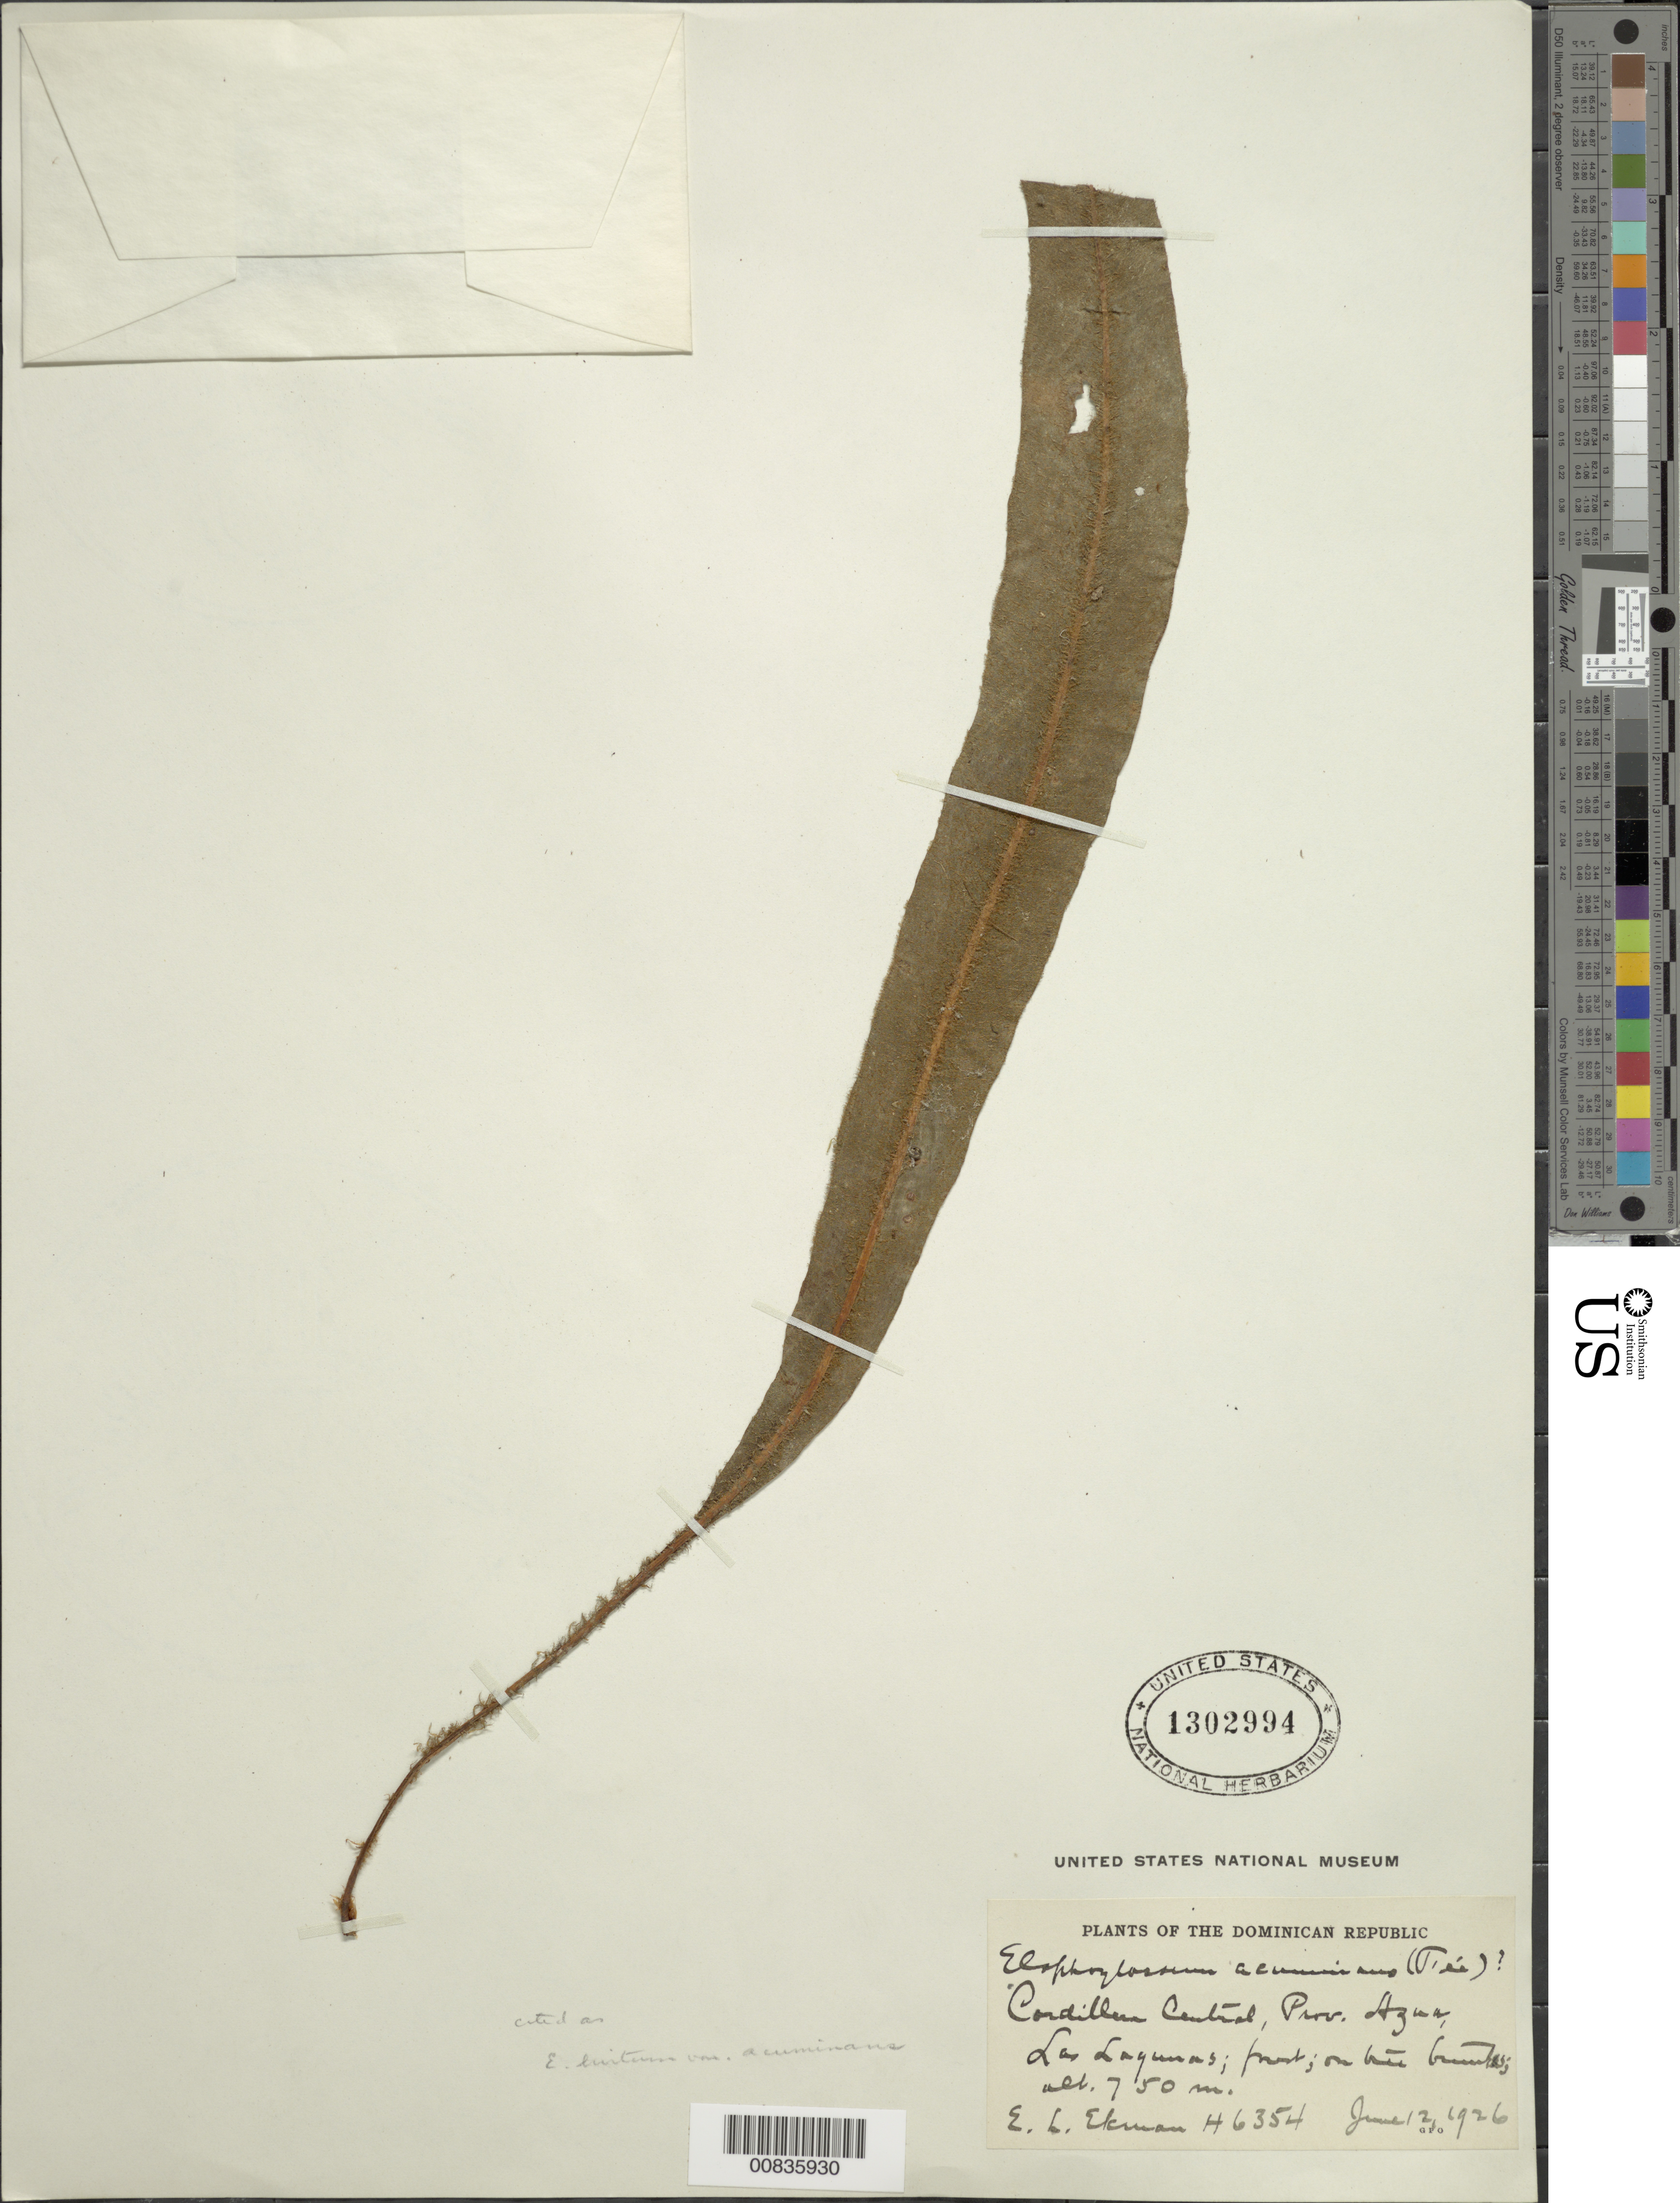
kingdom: Plantae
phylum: Tracheophyta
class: Polypodiopsida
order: Polypodiales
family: Dryopteridaceae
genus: Elaphoglossum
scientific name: Elaphoglossum hirtum var. acuminans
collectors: E. L. Ekman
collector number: H 6354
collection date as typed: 12 Jun 1926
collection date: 1926-06-12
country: Dominican Republic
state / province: Azua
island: Hispaniola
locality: Cordillera Central, Los Lagunas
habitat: Forest, on tree trunks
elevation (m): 750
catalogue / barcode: US 1302994